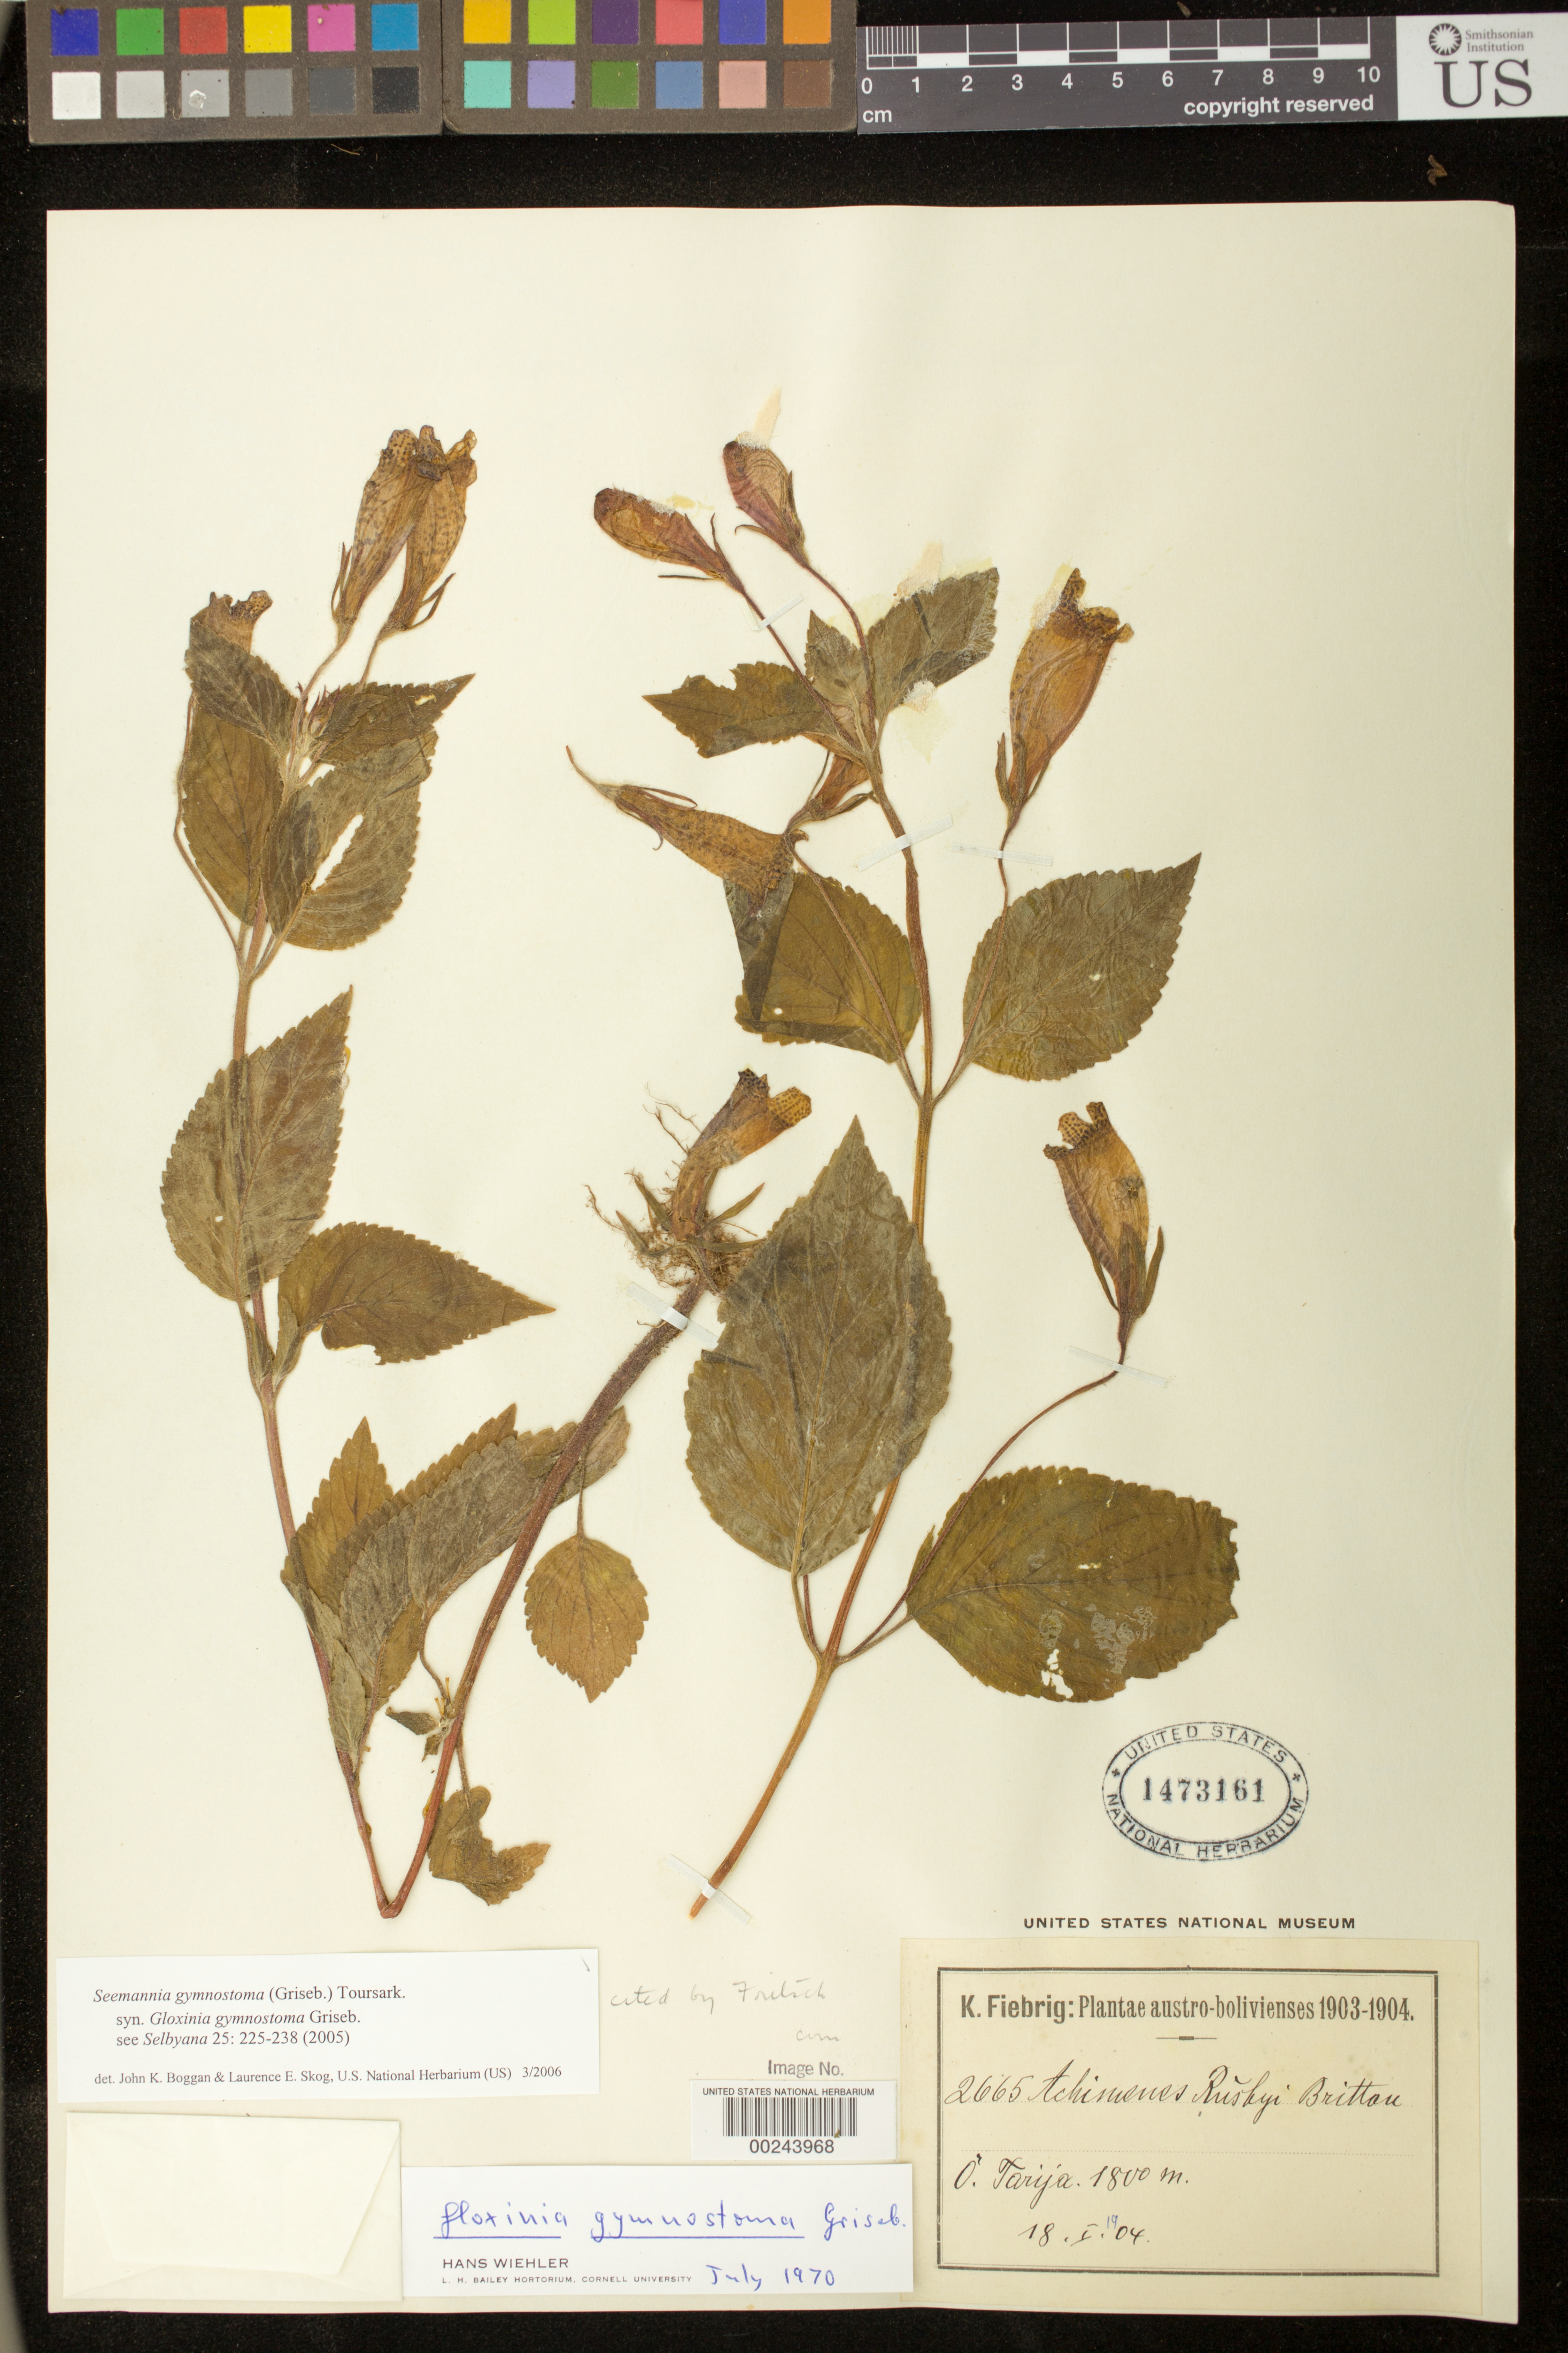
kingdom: Plantae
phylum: Tracheophyta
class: Magnoliopsida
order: Lamiales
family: Gesneriaceae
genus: Seemannia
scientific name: Seemannia gymnostoma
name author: (Griseb.) Toursark.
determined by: Boggan, J. K.; Skog, L. E.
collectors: K. Fiebrig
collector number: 2665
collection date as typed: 18 Jan 1904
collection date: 1904-01-18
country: Bolivia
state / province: Tarija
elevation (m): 1800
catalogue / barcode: US 1473161